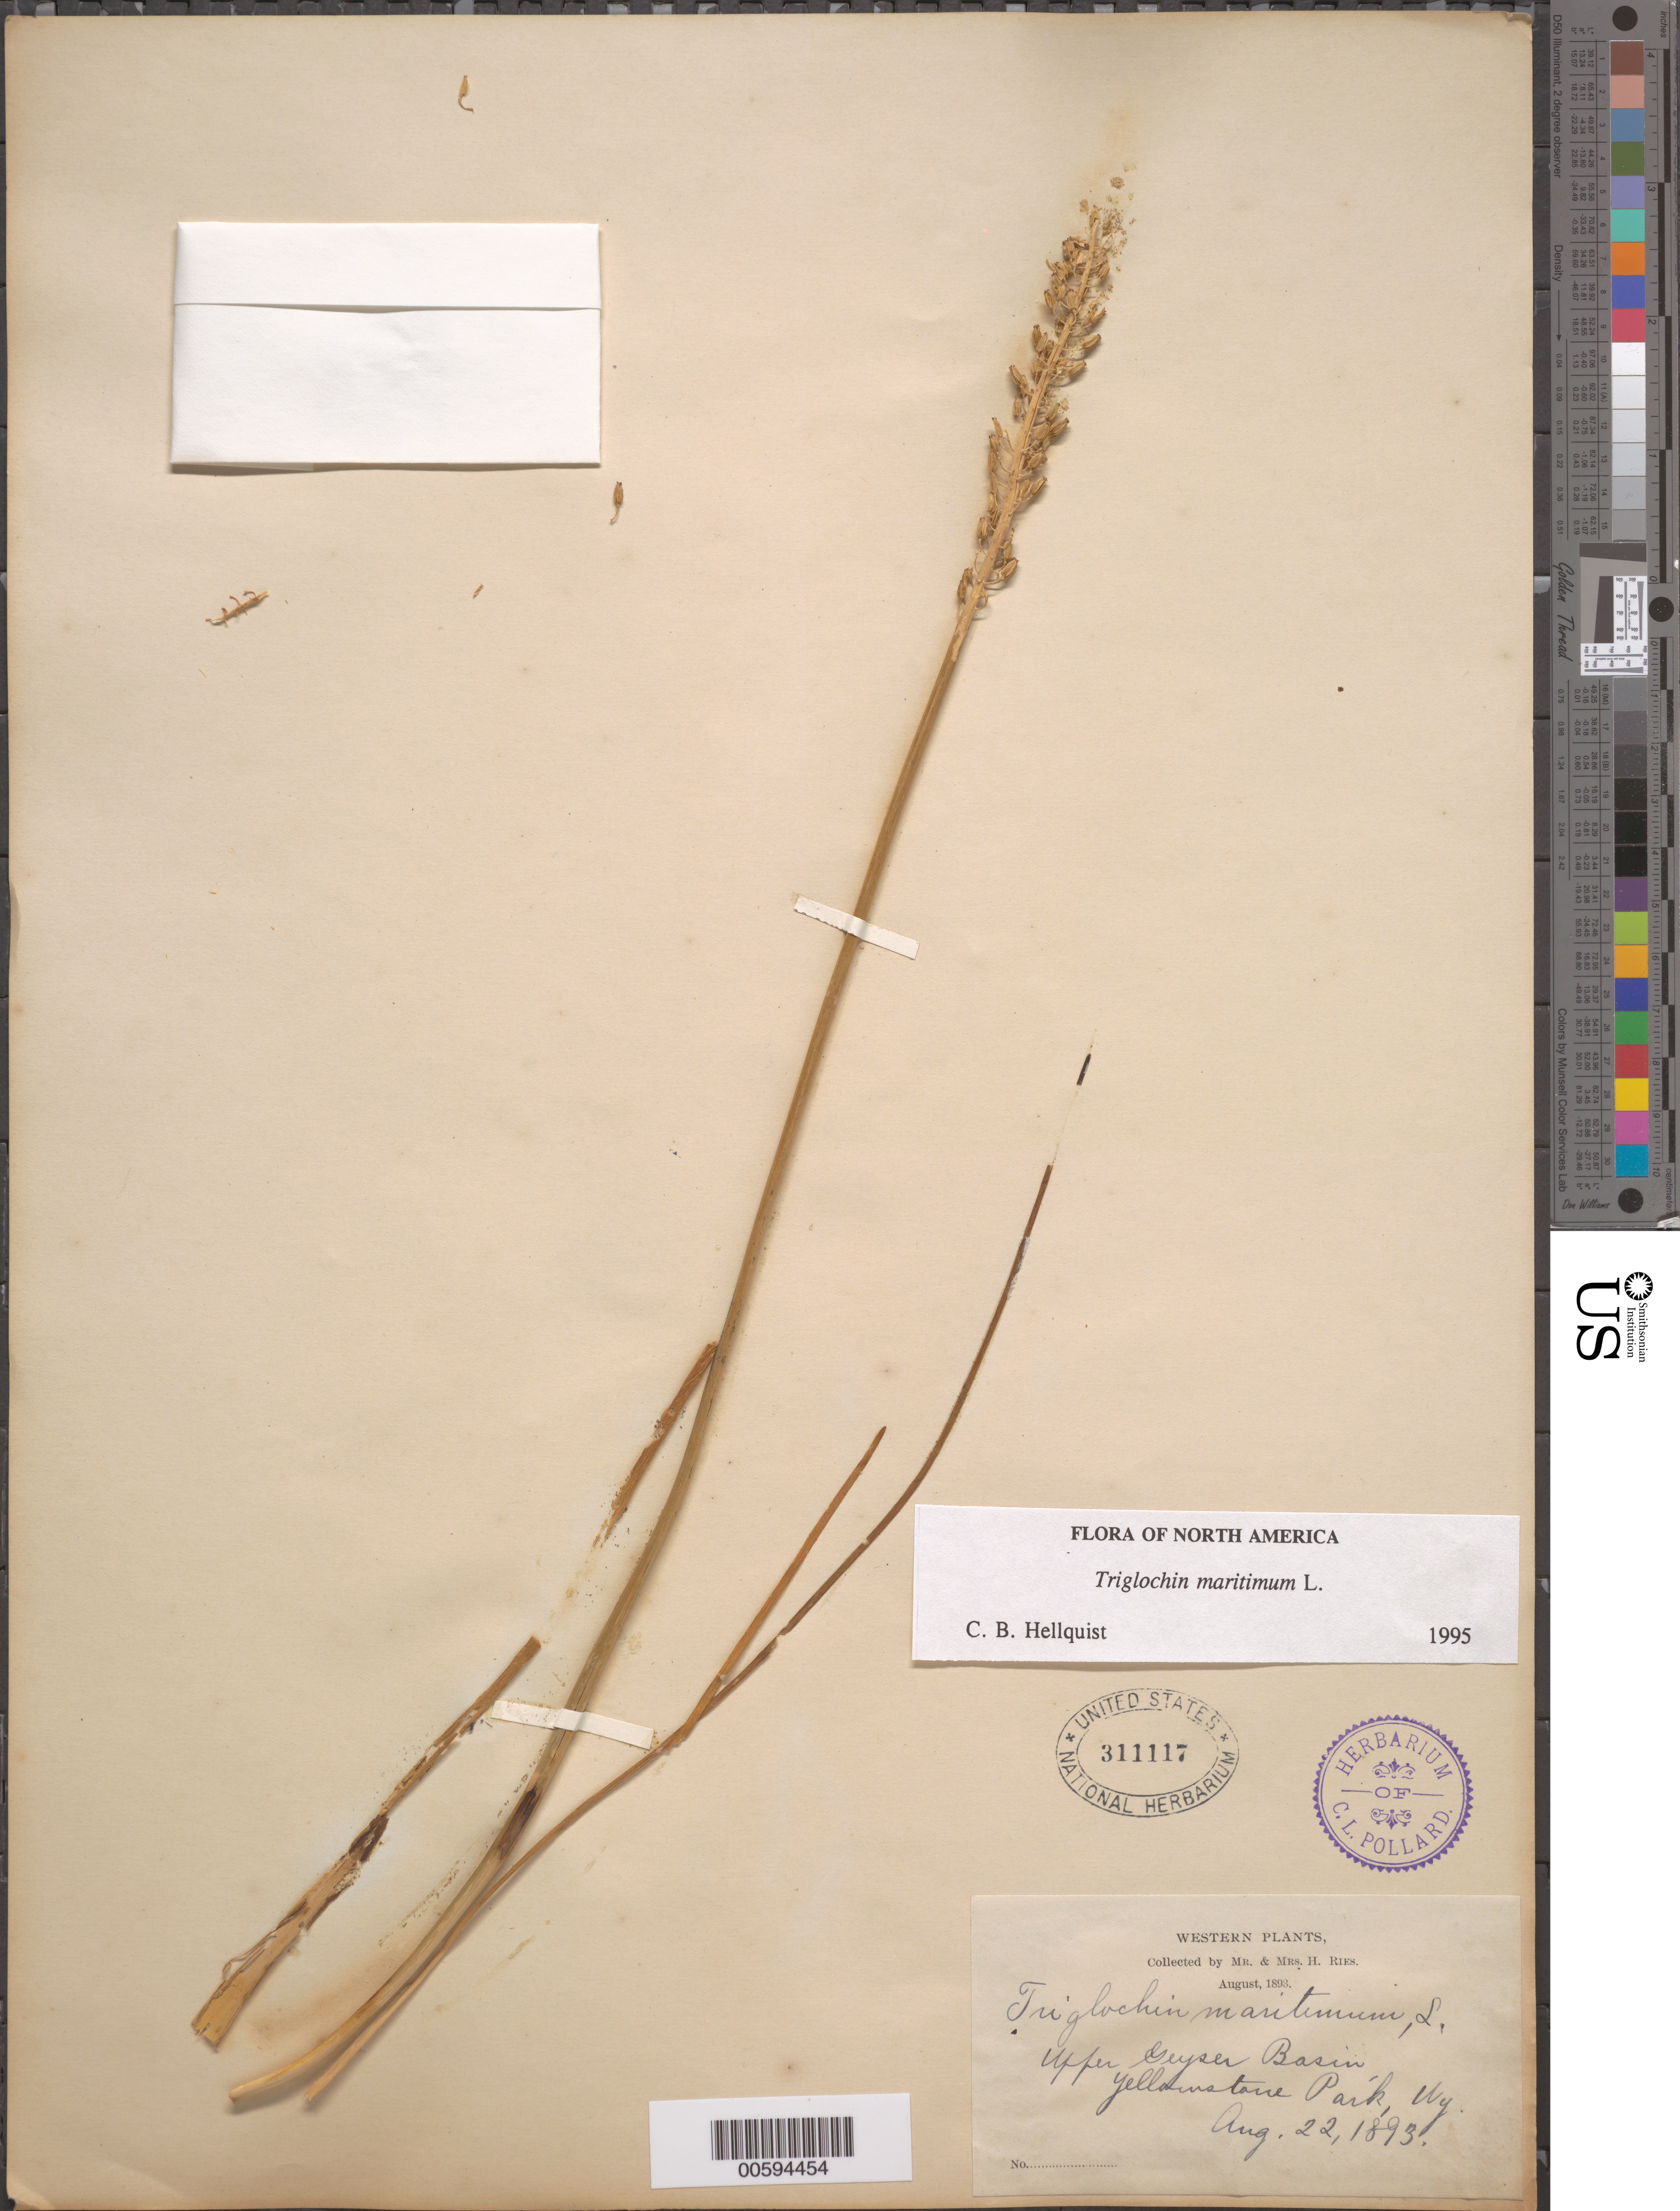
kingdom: Plantae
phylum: Tracheophyta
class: Liliopsida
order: Alismatales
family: Juncaginaceae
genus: Triglochin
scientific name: Triglochin maritima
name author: L.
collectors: H. Ries & H. Ries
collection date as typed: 22 Aug 1893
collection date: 1893-08-22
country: United States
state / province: Wyoming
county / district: Teton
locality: Yellowstone Park, Lower Geyser Basin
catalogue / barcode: US 311117